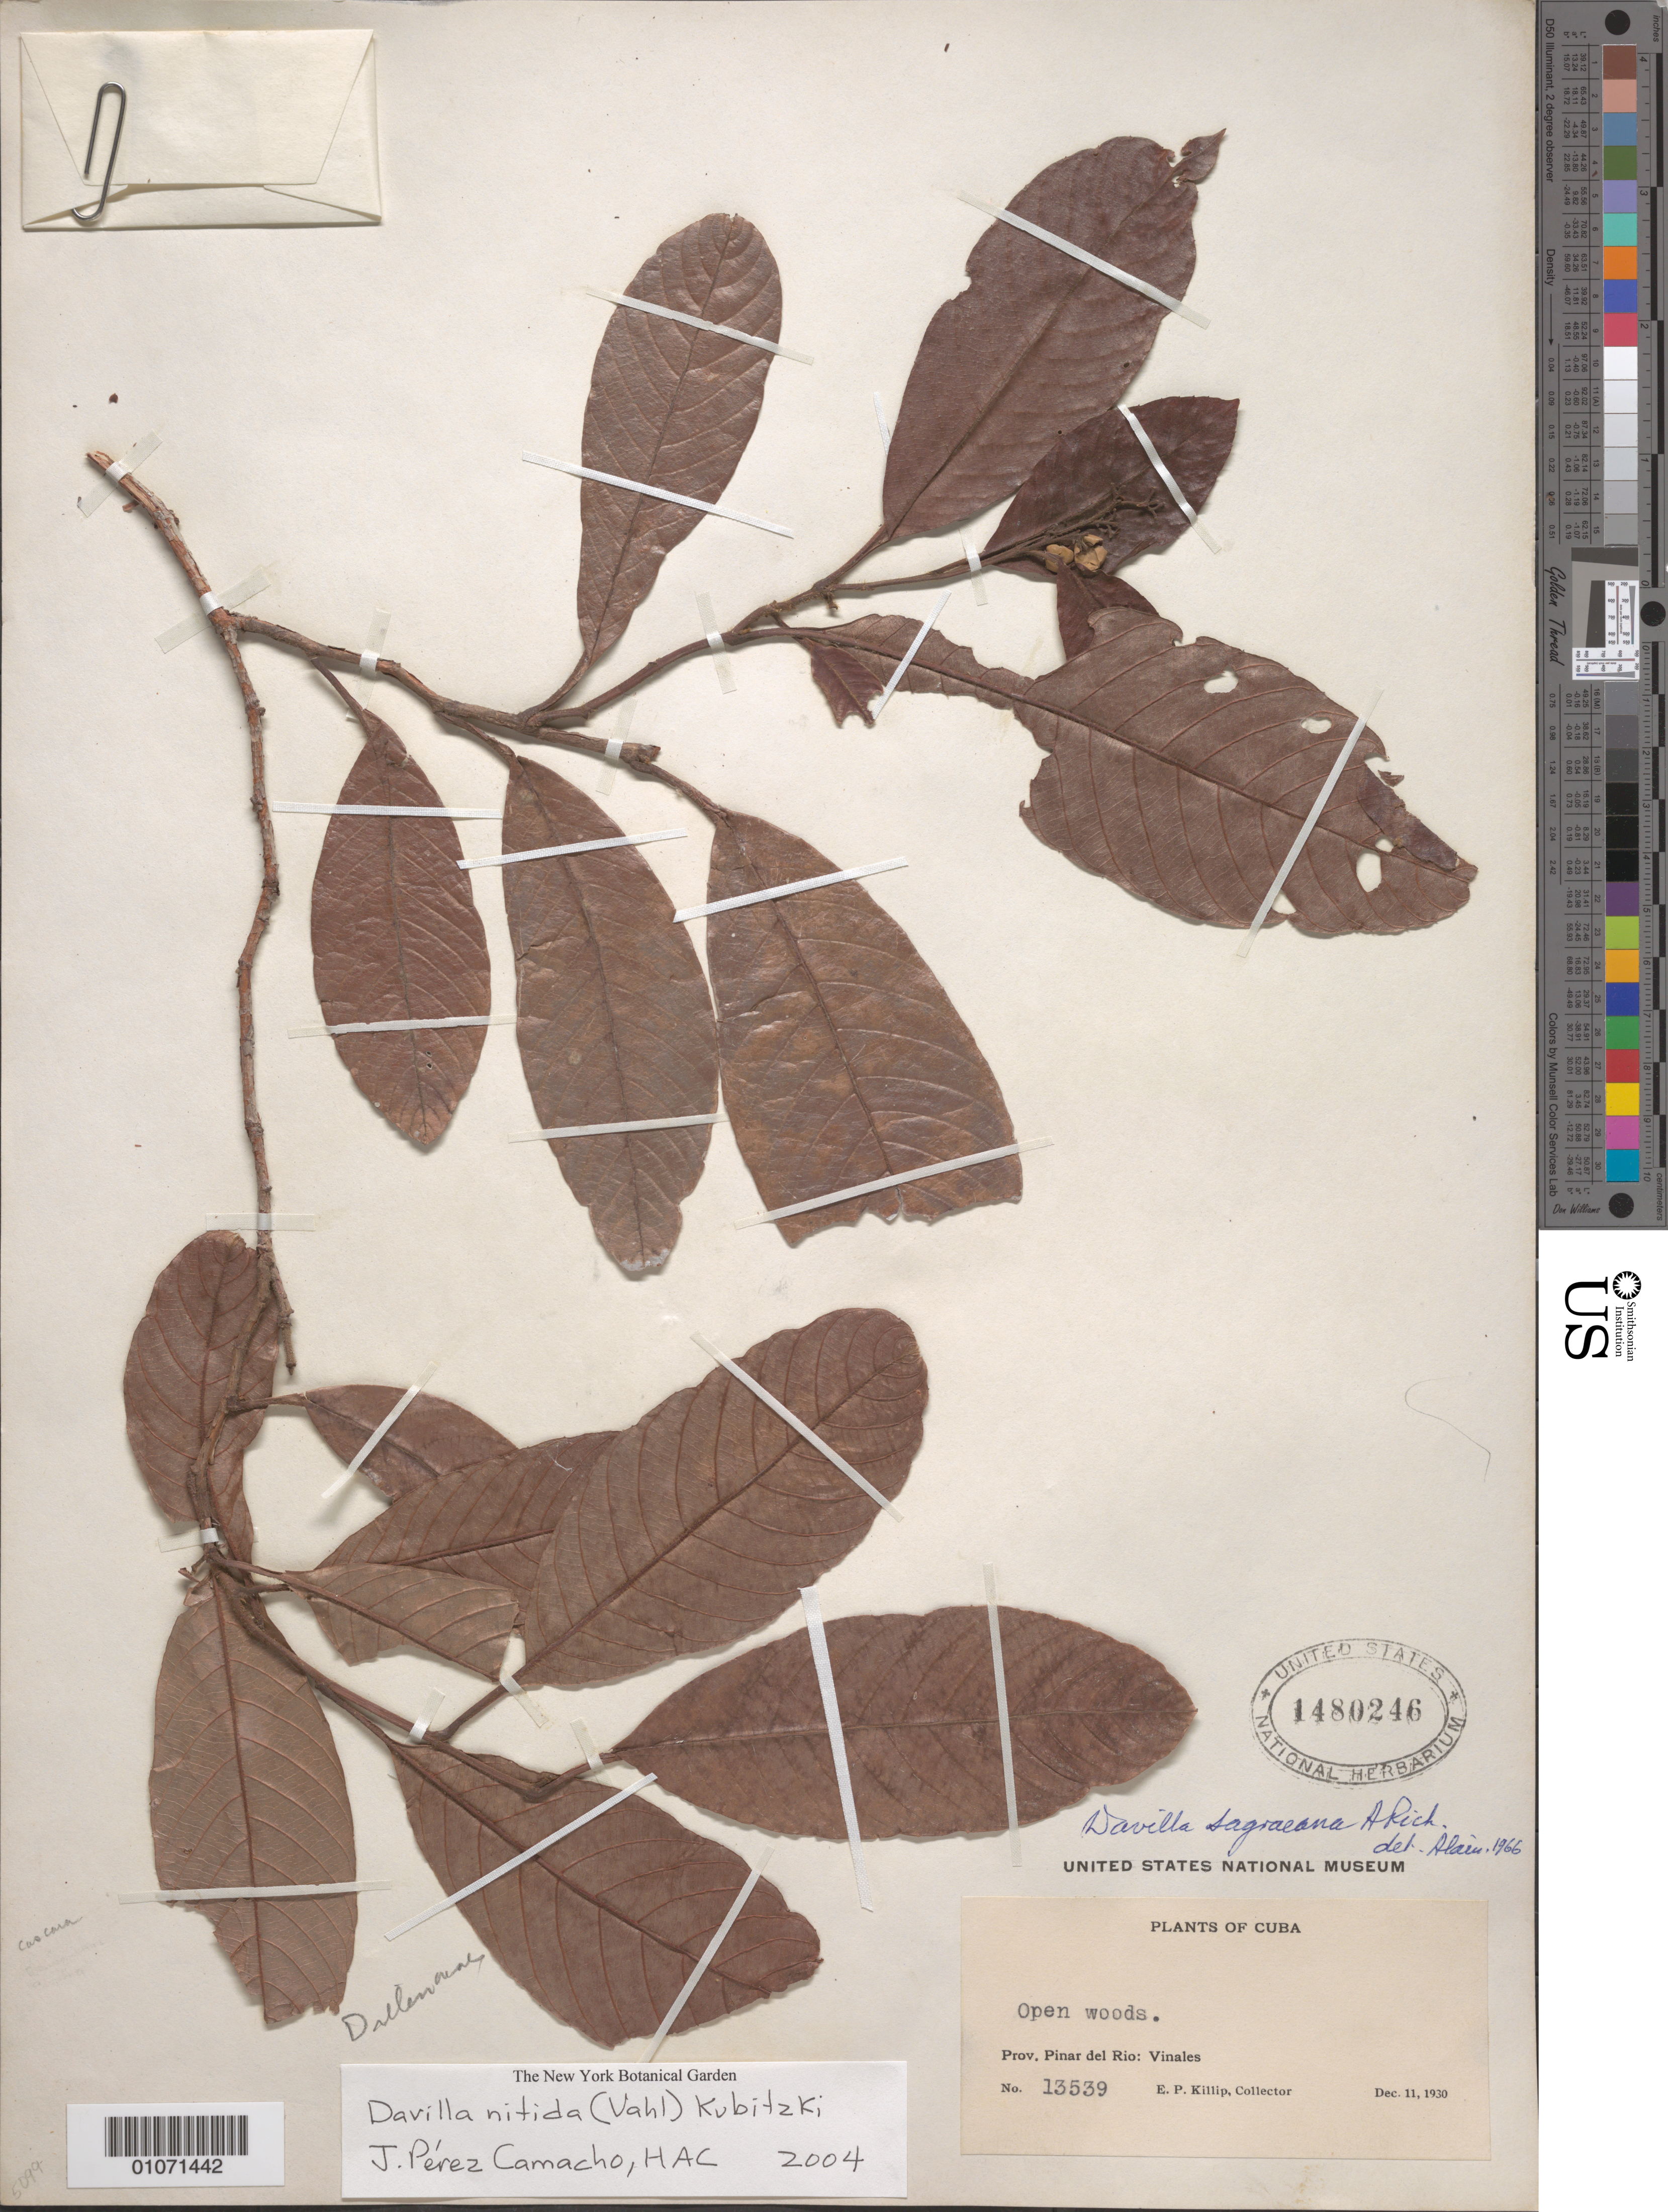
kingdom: Plantae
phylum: Tracheophyta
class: Magnoliopsida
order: Dilleniales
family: Dilleniaceae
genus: Davilla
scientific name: Davilla nitida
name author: (Vahl) Kubitzki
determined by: Peréz-Camacho, J.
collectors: E. P. Killip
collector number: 13539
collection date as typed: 11 Dec 1930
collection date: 1930-12-11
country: Cuba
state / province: Pinar del Río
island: Cuba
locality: Viñales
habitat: Open woods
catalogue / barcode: US 1480246